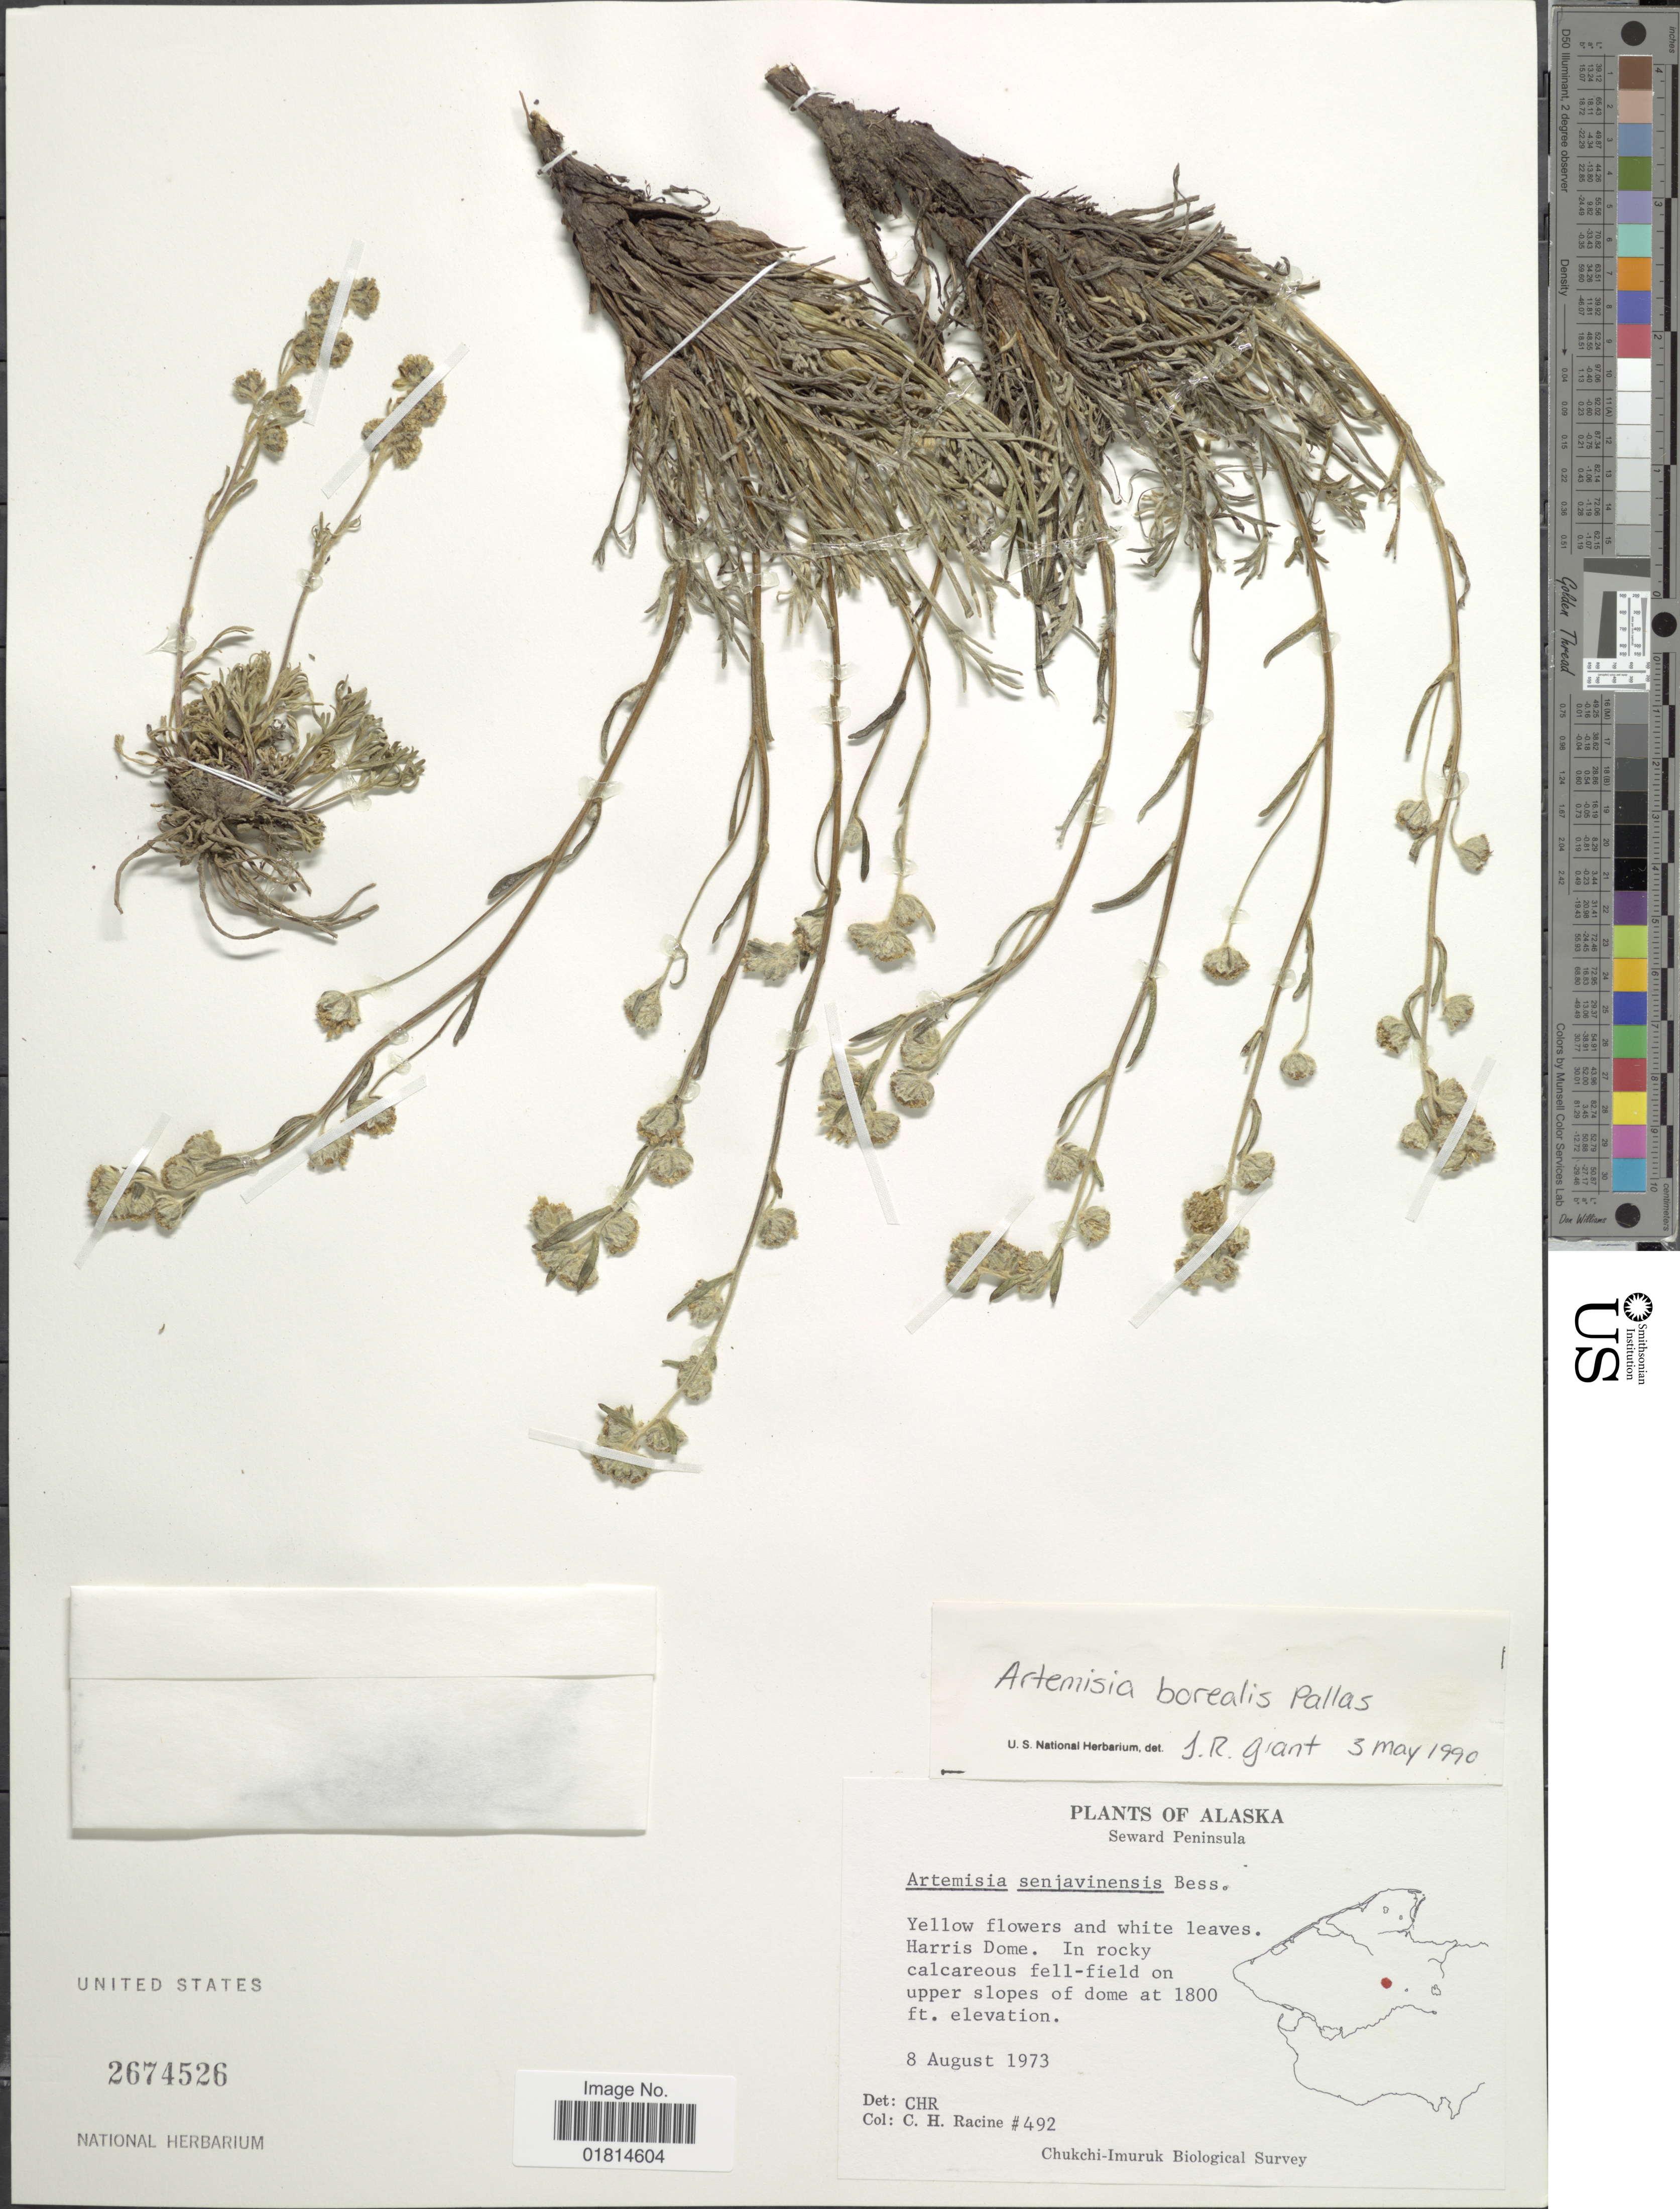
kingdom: Plantae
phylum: Tracheophyta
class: Magnoliopsida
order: Asterales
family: Asteraceae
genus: Artemisia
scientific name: Artemisia borealis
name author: Pall.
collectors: C. Racine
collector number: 492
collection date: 1973-08-08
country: United States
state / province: Alaska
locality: Seward Peninsula. Harris Dome.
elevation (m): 549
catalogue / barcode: US 2674526